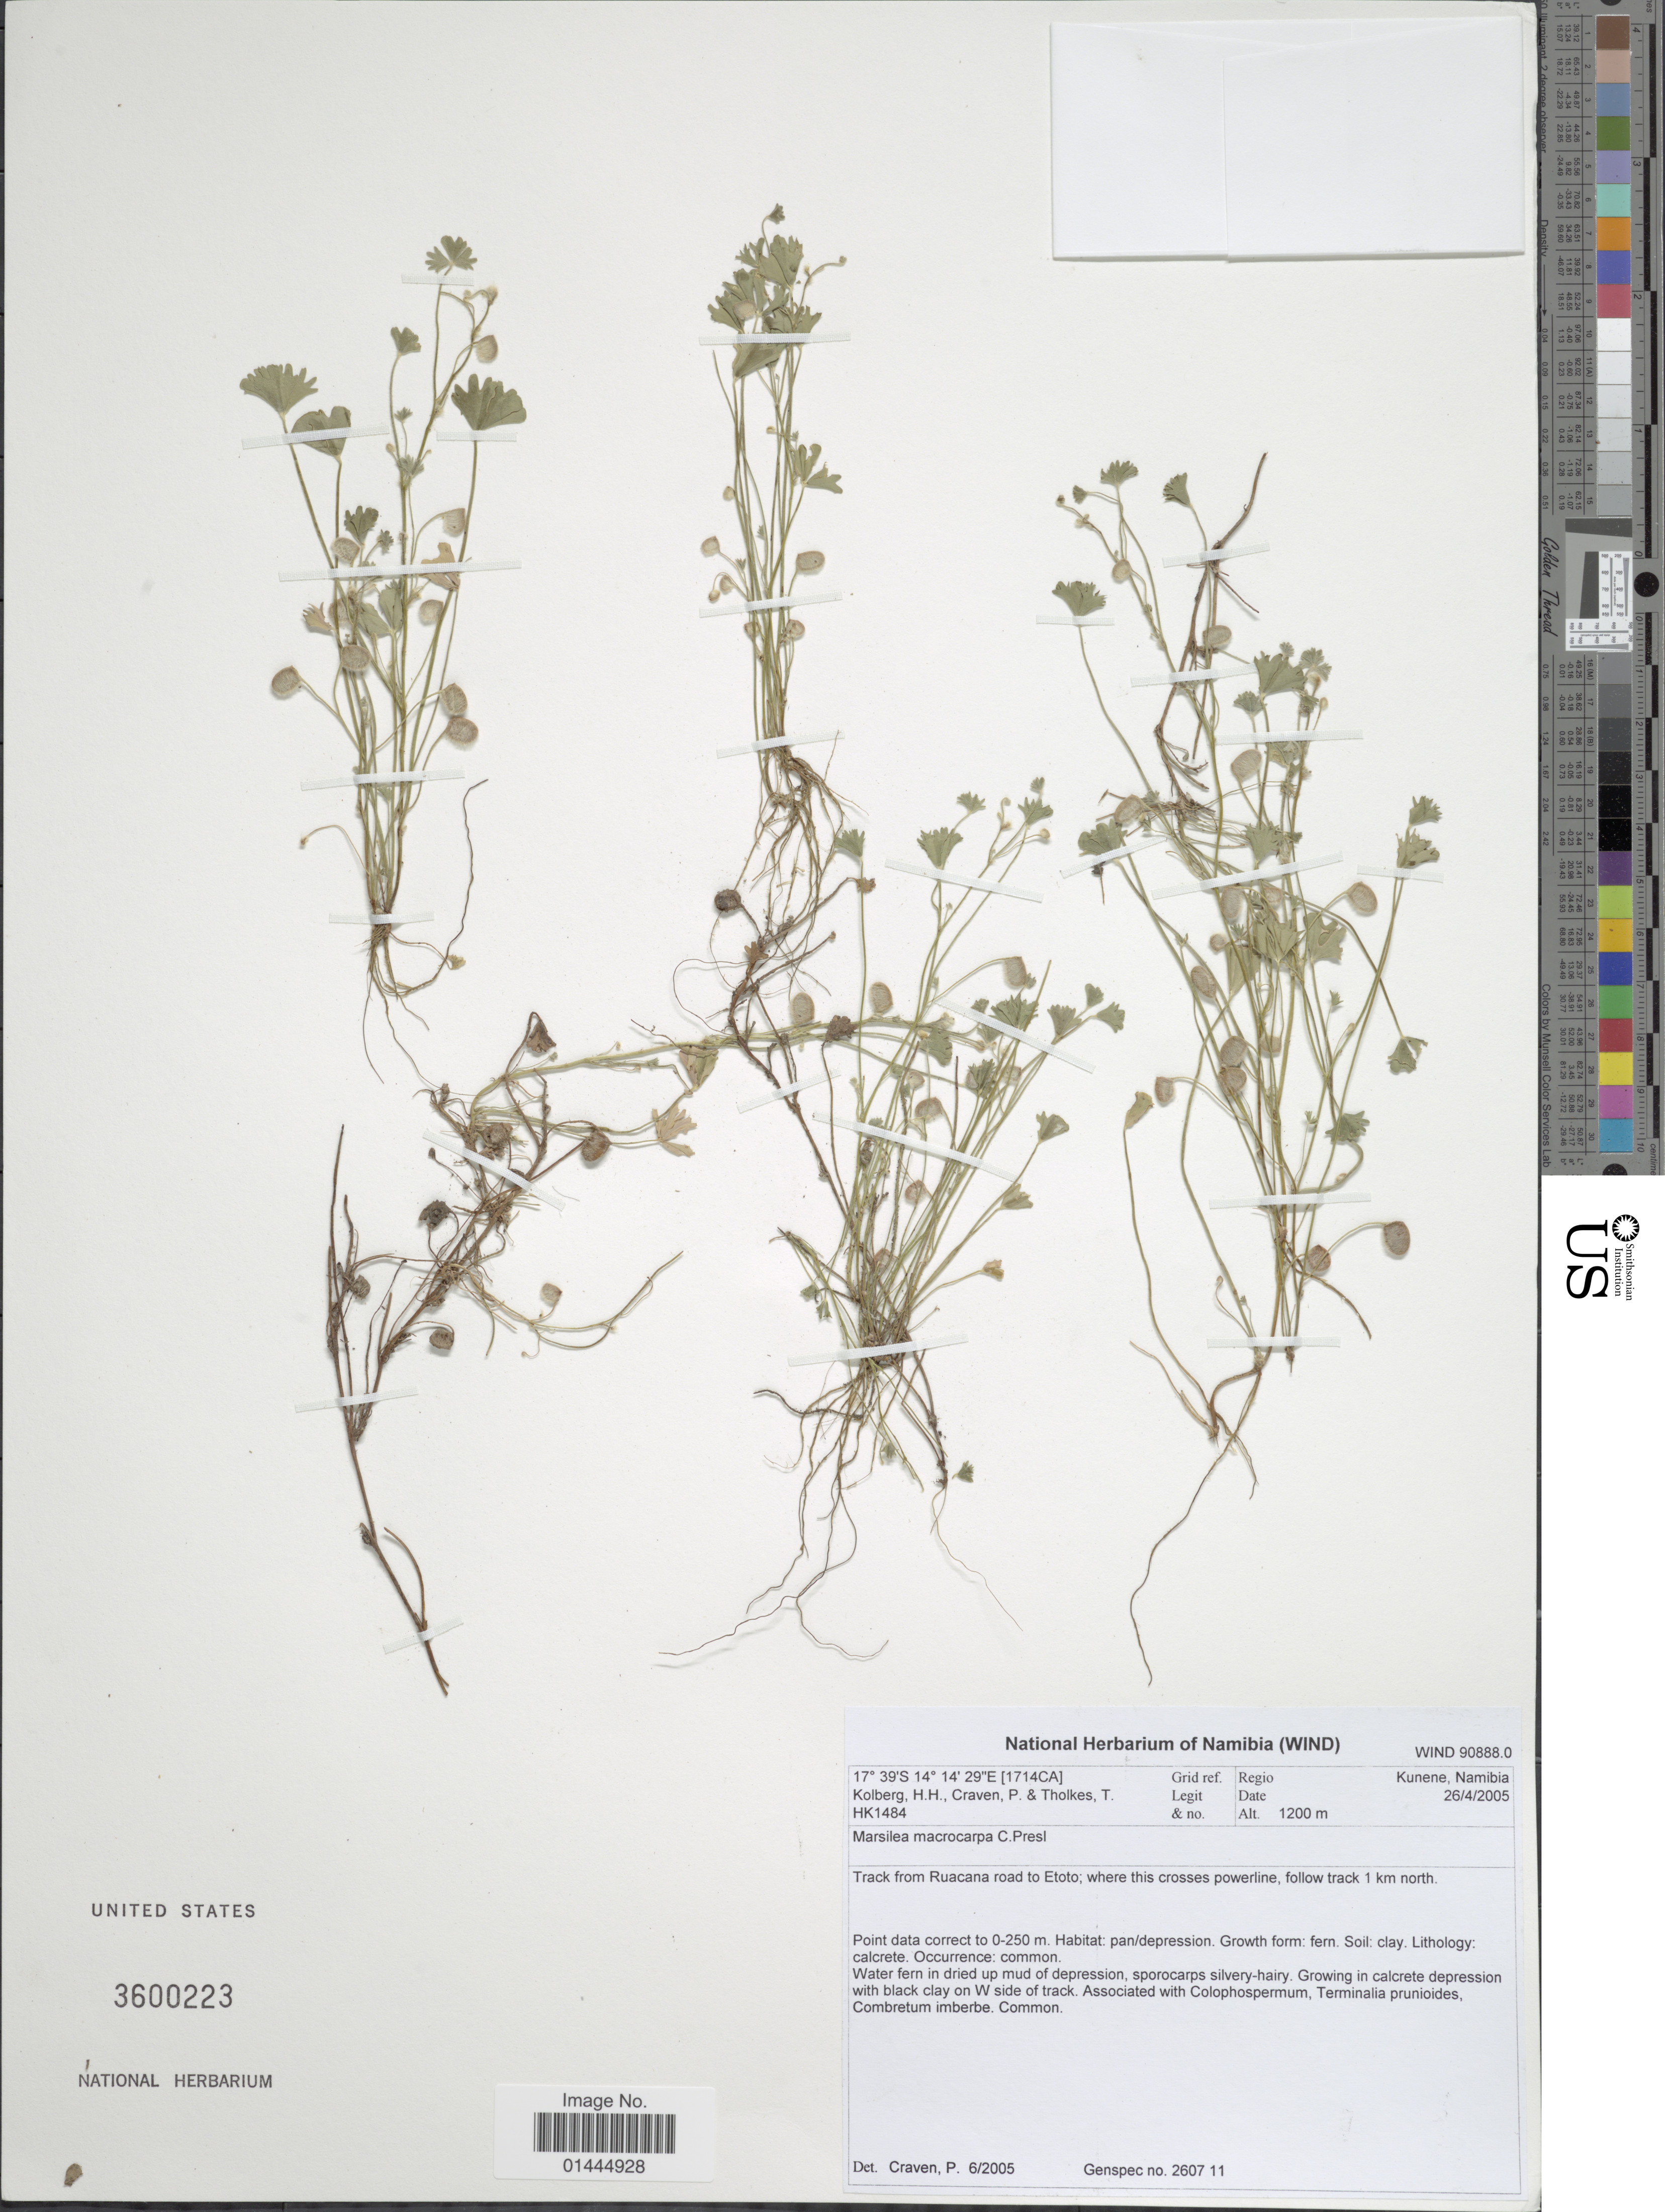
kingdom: Plantae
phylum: Tracheophyta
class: Polypodiopsida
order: Salviniales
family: Marsileaceae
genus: Marsilea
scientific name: Marsilea macrocarpa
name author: C. Presl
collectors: H. H. Kolberg, P. Craven & T. Tholkes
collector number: HK1484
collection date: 2005-04-26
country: Namibia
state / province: Kunene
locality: Track from Ruacana road to Etoto; where this crosses powerline, follow track 1 km north.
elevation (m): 1200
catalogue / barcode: US 3600223